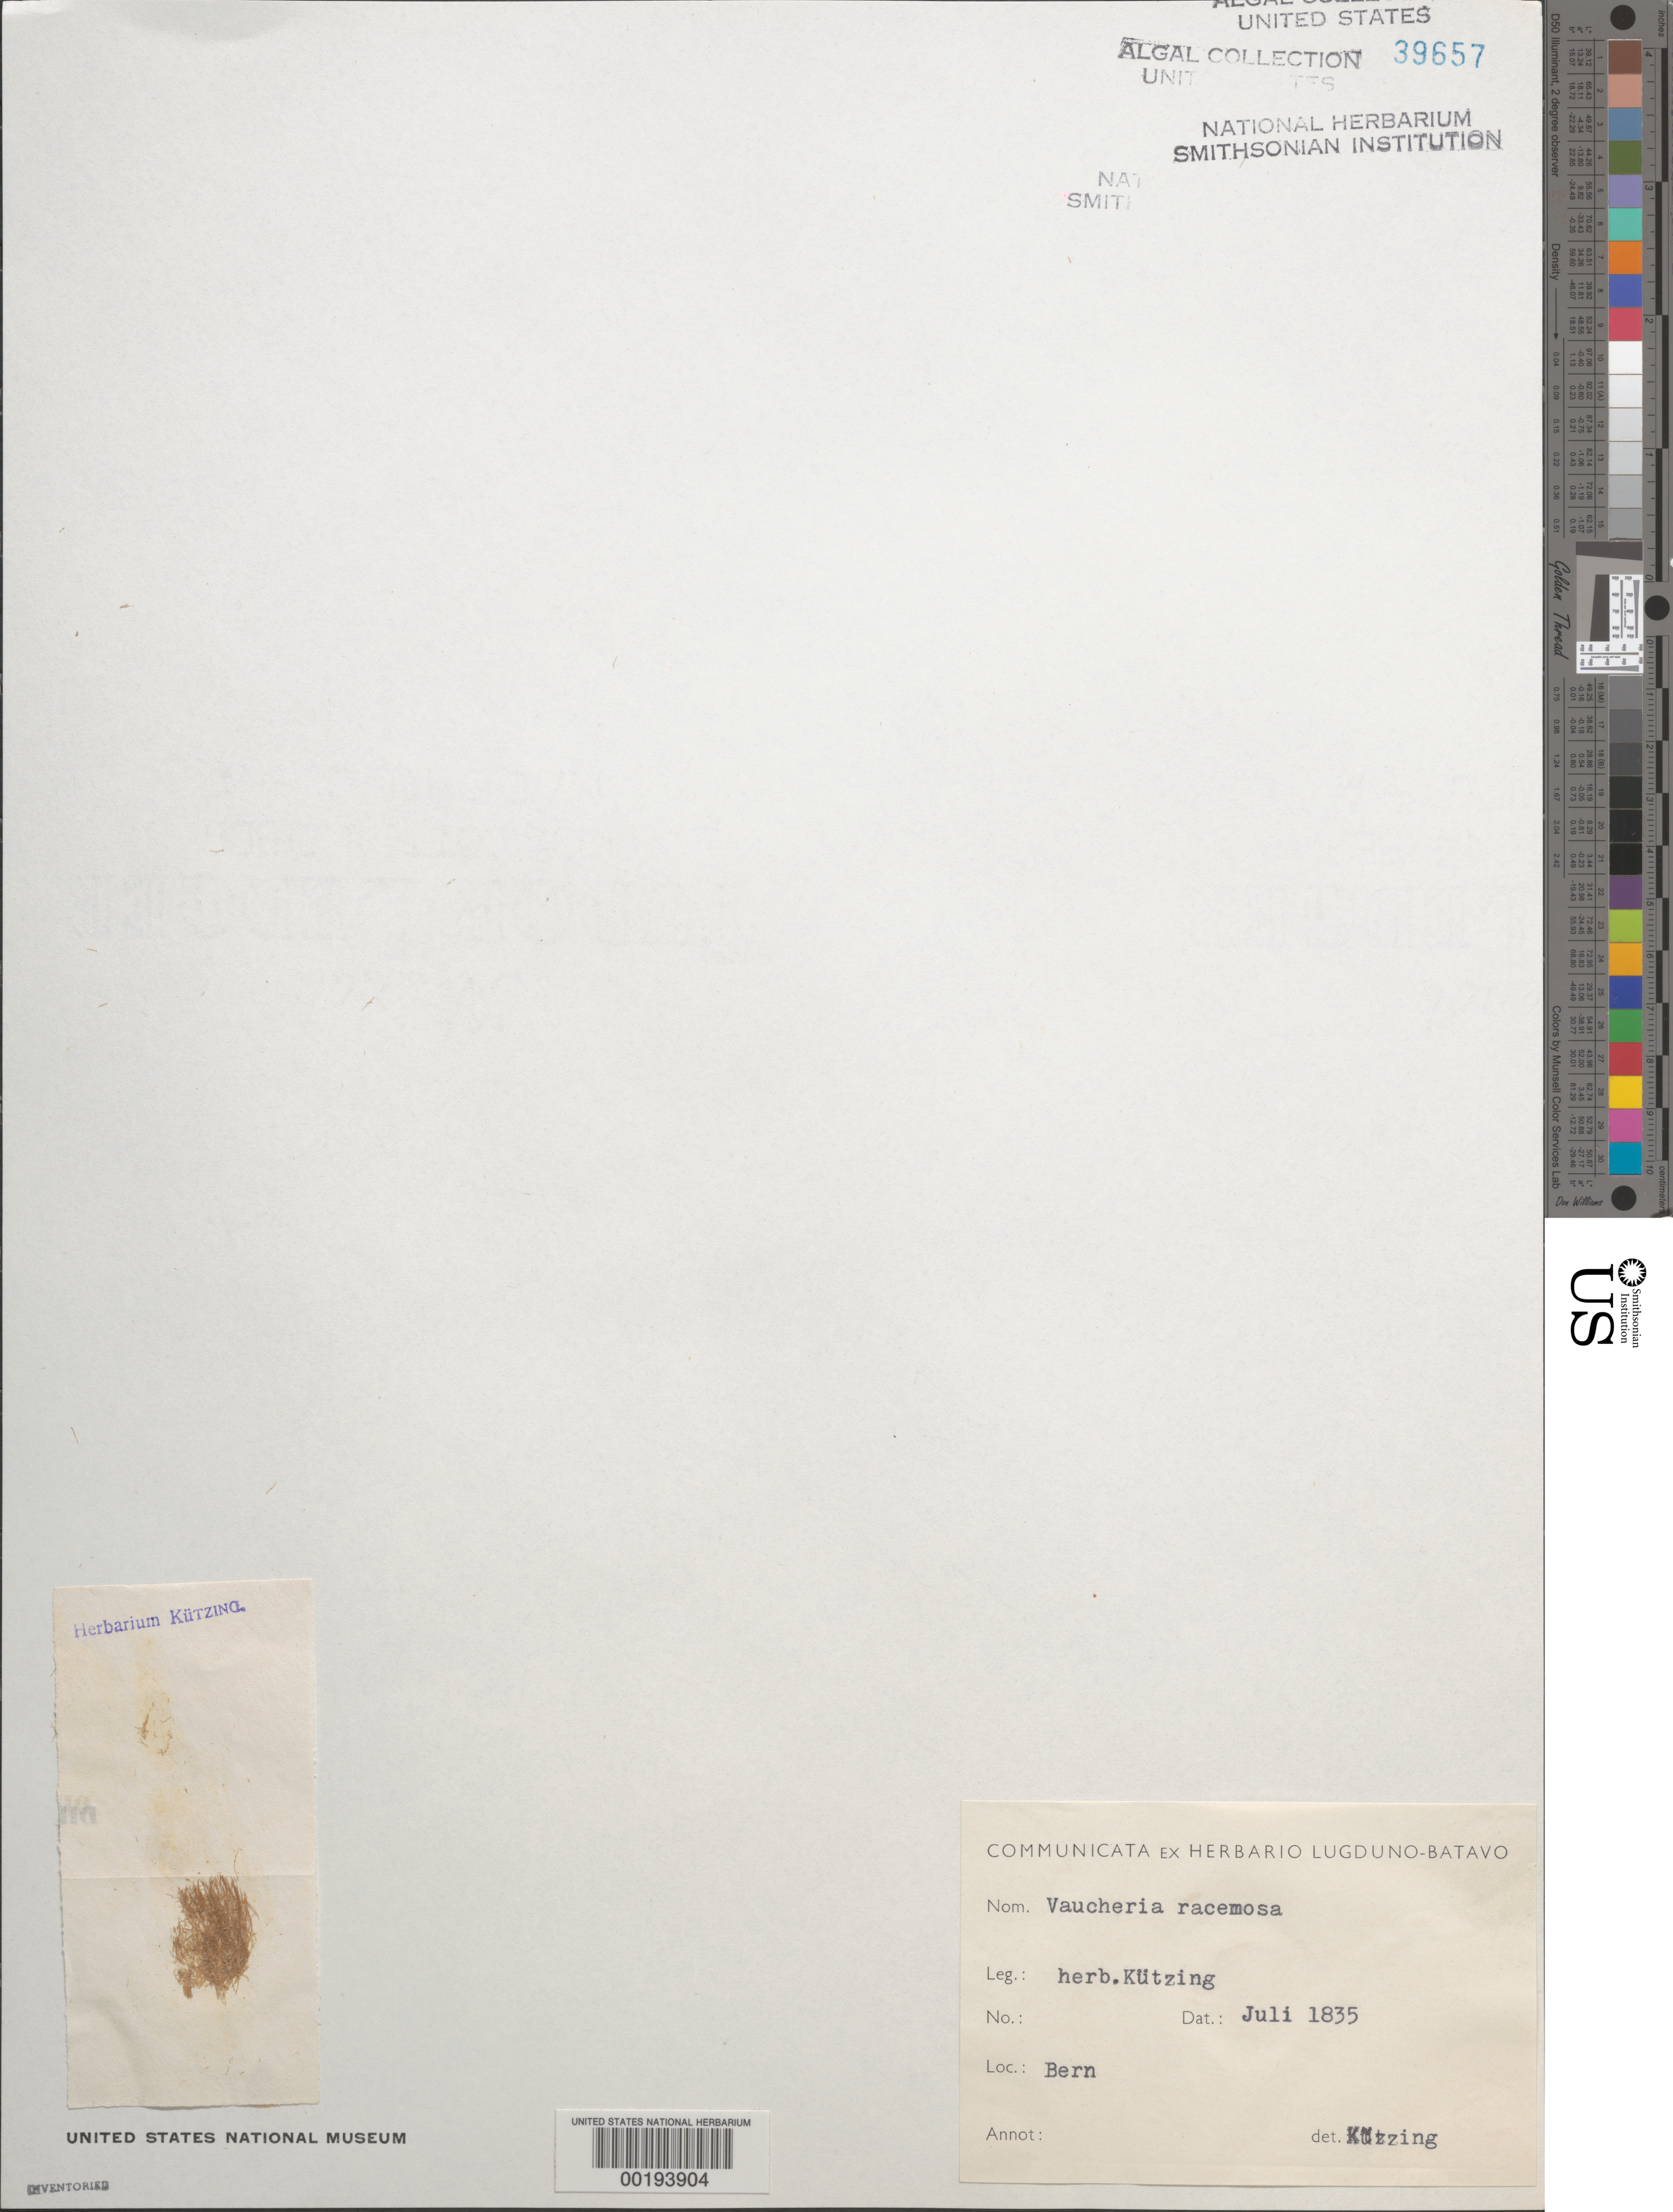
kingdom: Chromista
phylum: Ochrophyta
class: Xanthophyceae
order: Vaucheriales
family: Vaucheriaceae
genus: Vaucheria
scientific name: Vaucheria racemosa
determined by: Kuetzing, F. T.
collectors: F. Kuetzing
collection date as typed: Jul 1835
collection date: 1835-07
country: Switzerland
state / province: Bern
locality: Bern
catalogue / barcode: US 39657